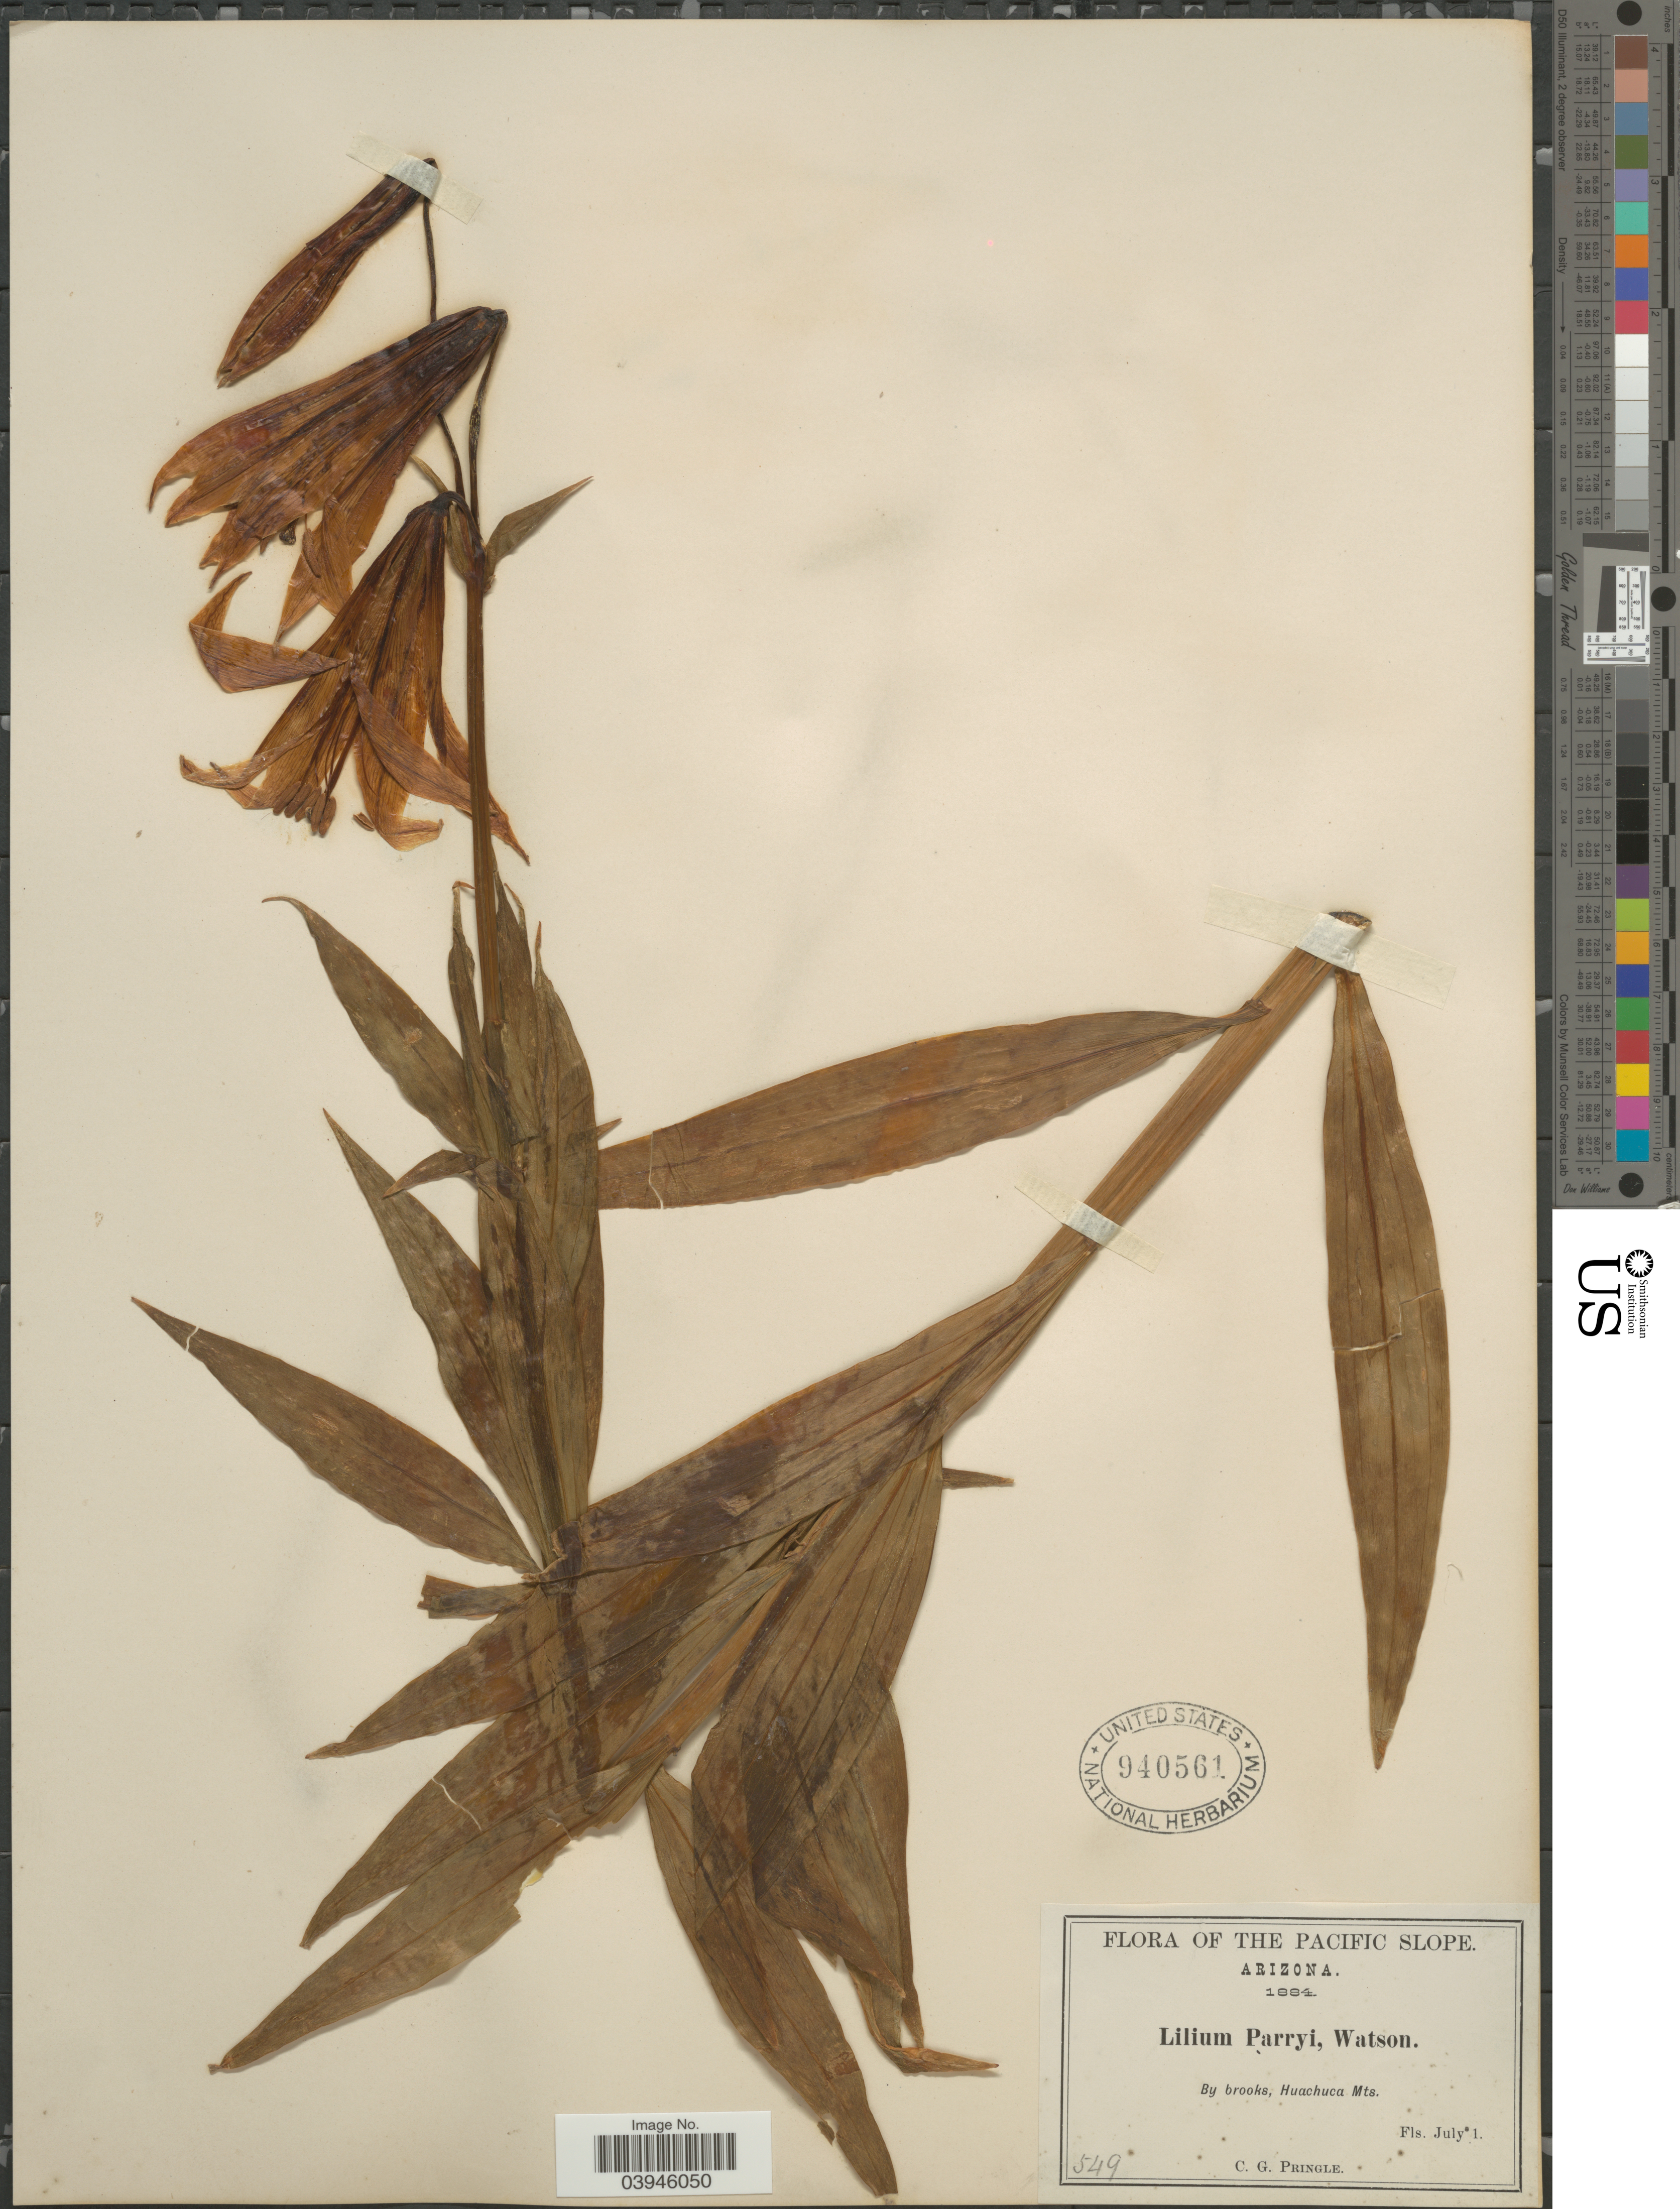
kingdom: Plantae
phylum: Tracheophyta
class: Liliopsida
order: Liliales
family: Liliaceae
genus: Lilium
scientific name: Lilium parryi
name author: S. Watson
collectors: C. G. Pringle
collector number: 549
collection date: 1884-07-01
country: United States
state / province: Arizona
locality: The Pacific Slope. By brooks, Huachuca Mts.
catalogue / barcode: US 940561